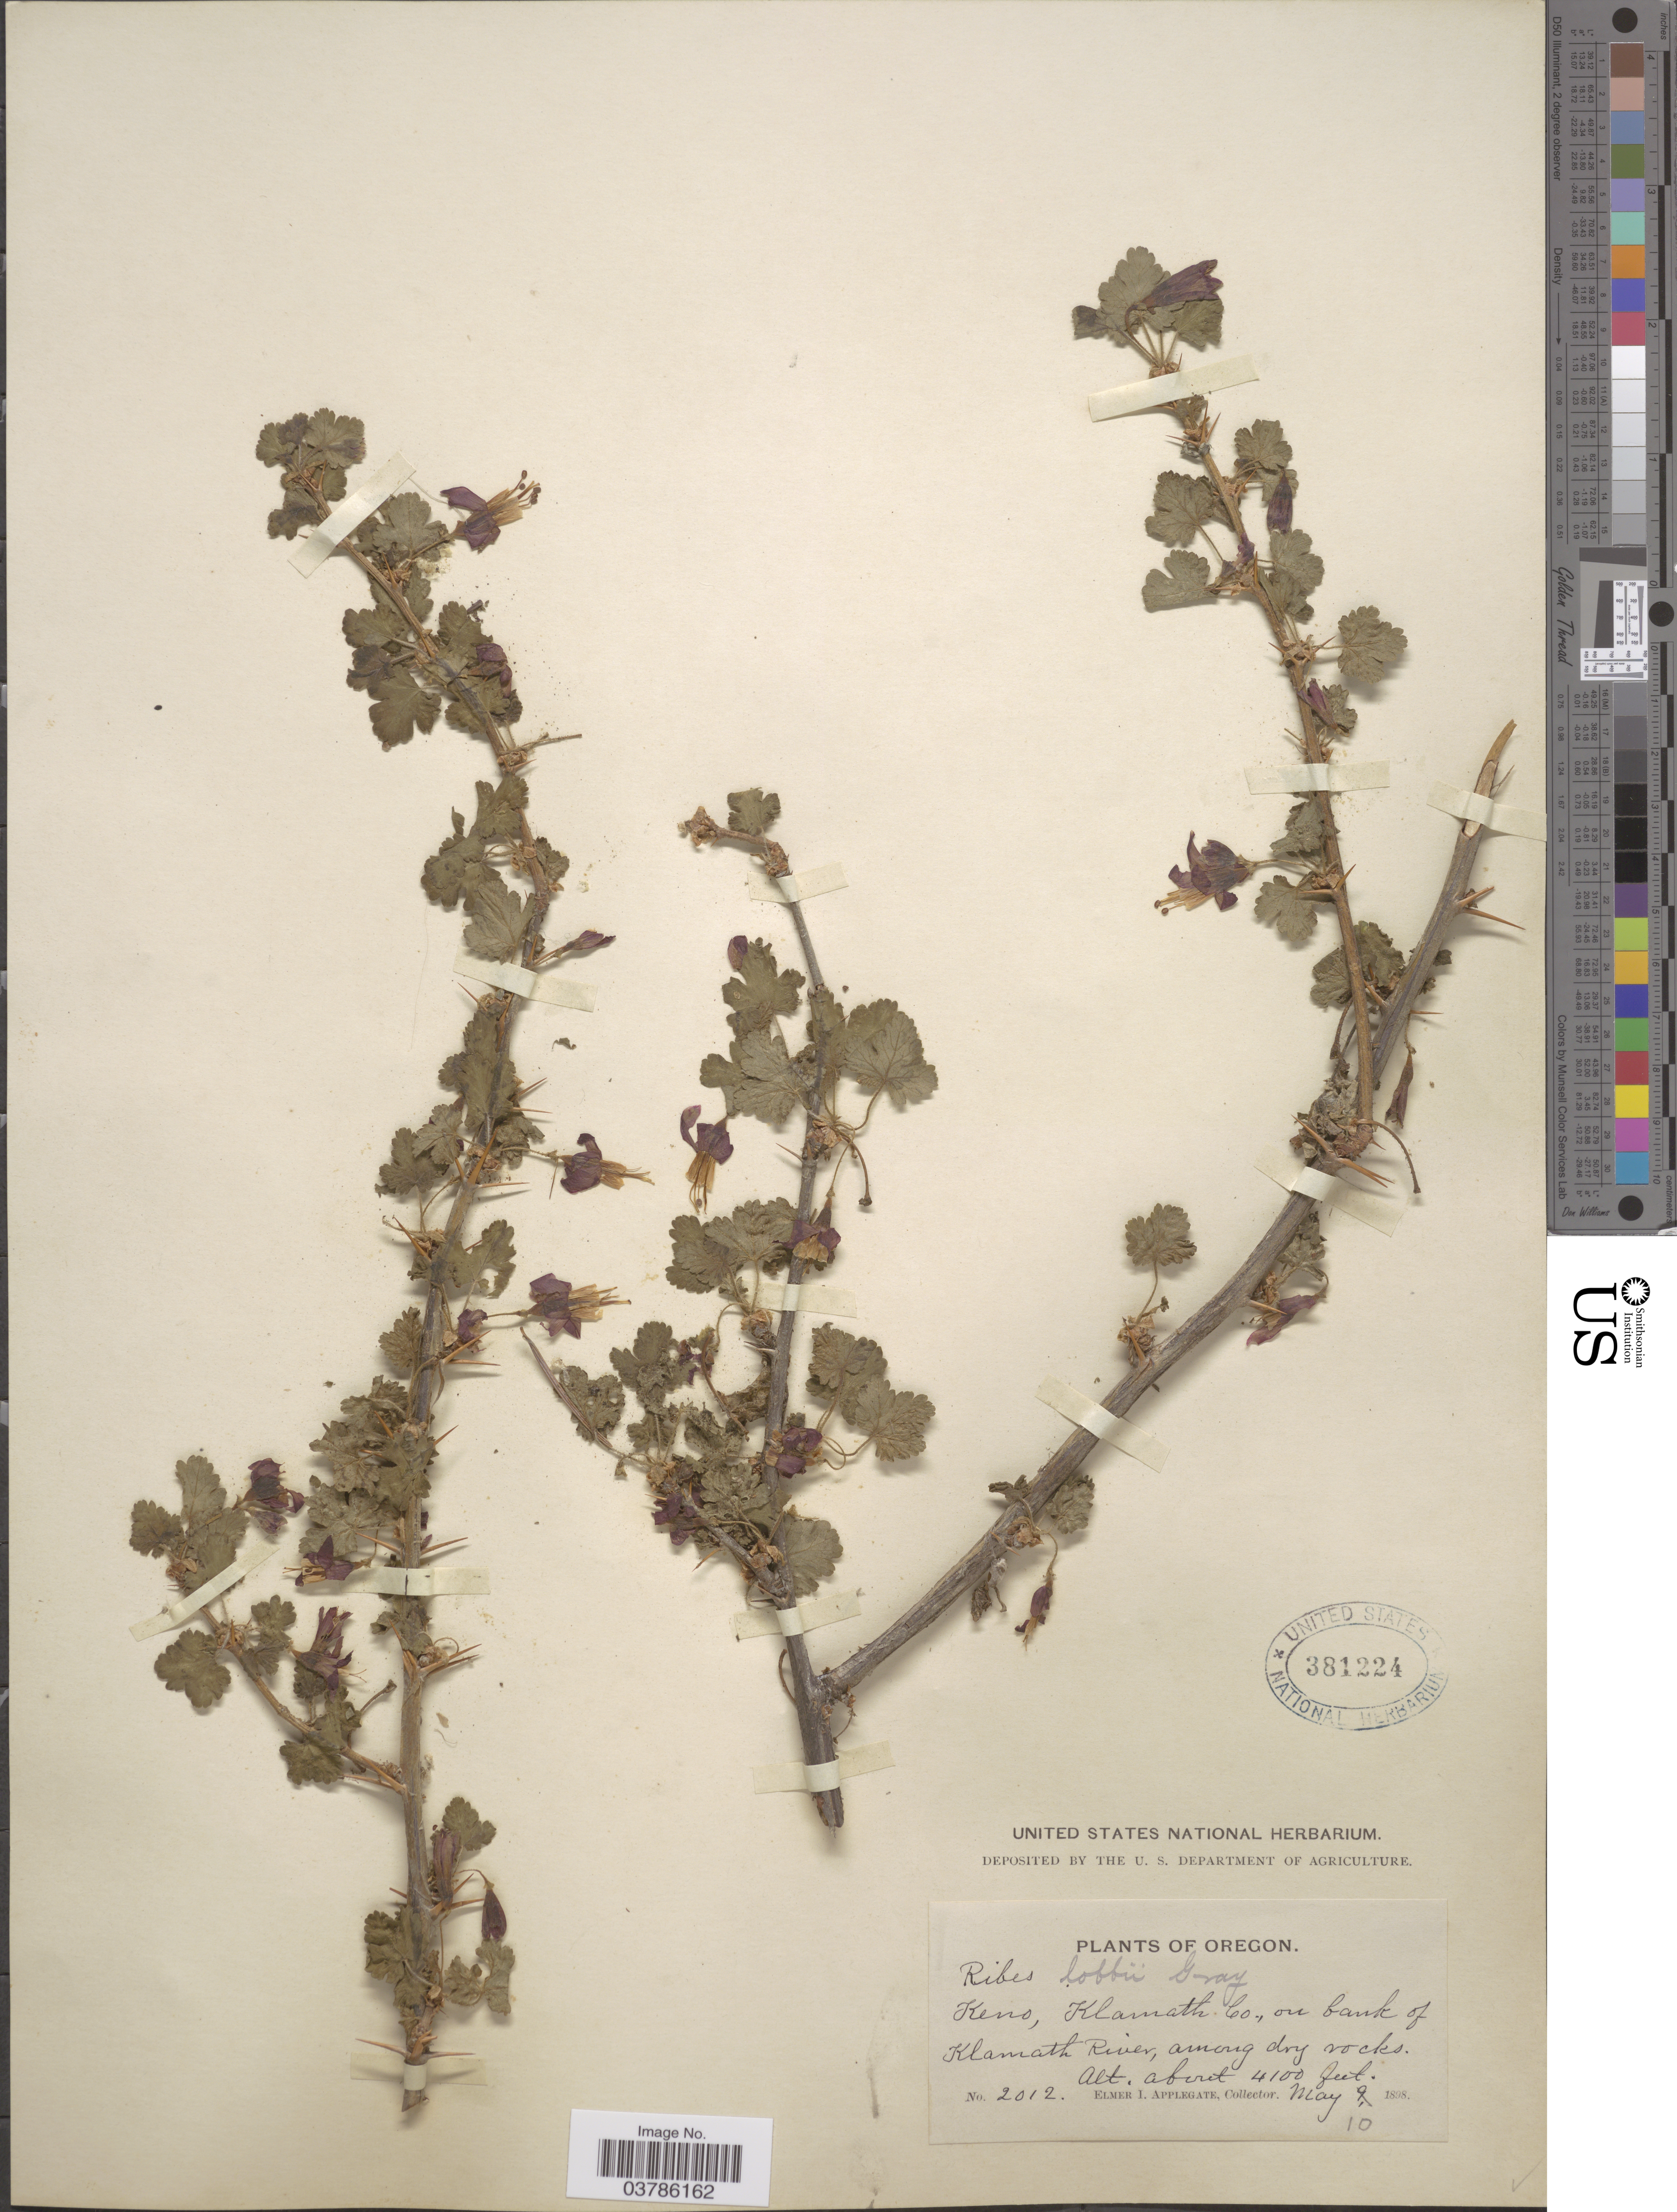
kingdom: Plantae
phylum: Tracheophyta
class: Magnoliopsida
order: Saxifragales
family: Grossulariaceae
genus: Ribes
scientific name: Ribes lobbii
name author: A. Gray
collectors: E. I. Applegate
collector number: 2012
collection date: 1898-05-10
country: United States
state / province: Oregon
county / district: Klamath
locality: Keno, Klamath Co., on bank of Klamath River.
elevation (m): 1250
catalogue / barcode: US 381224